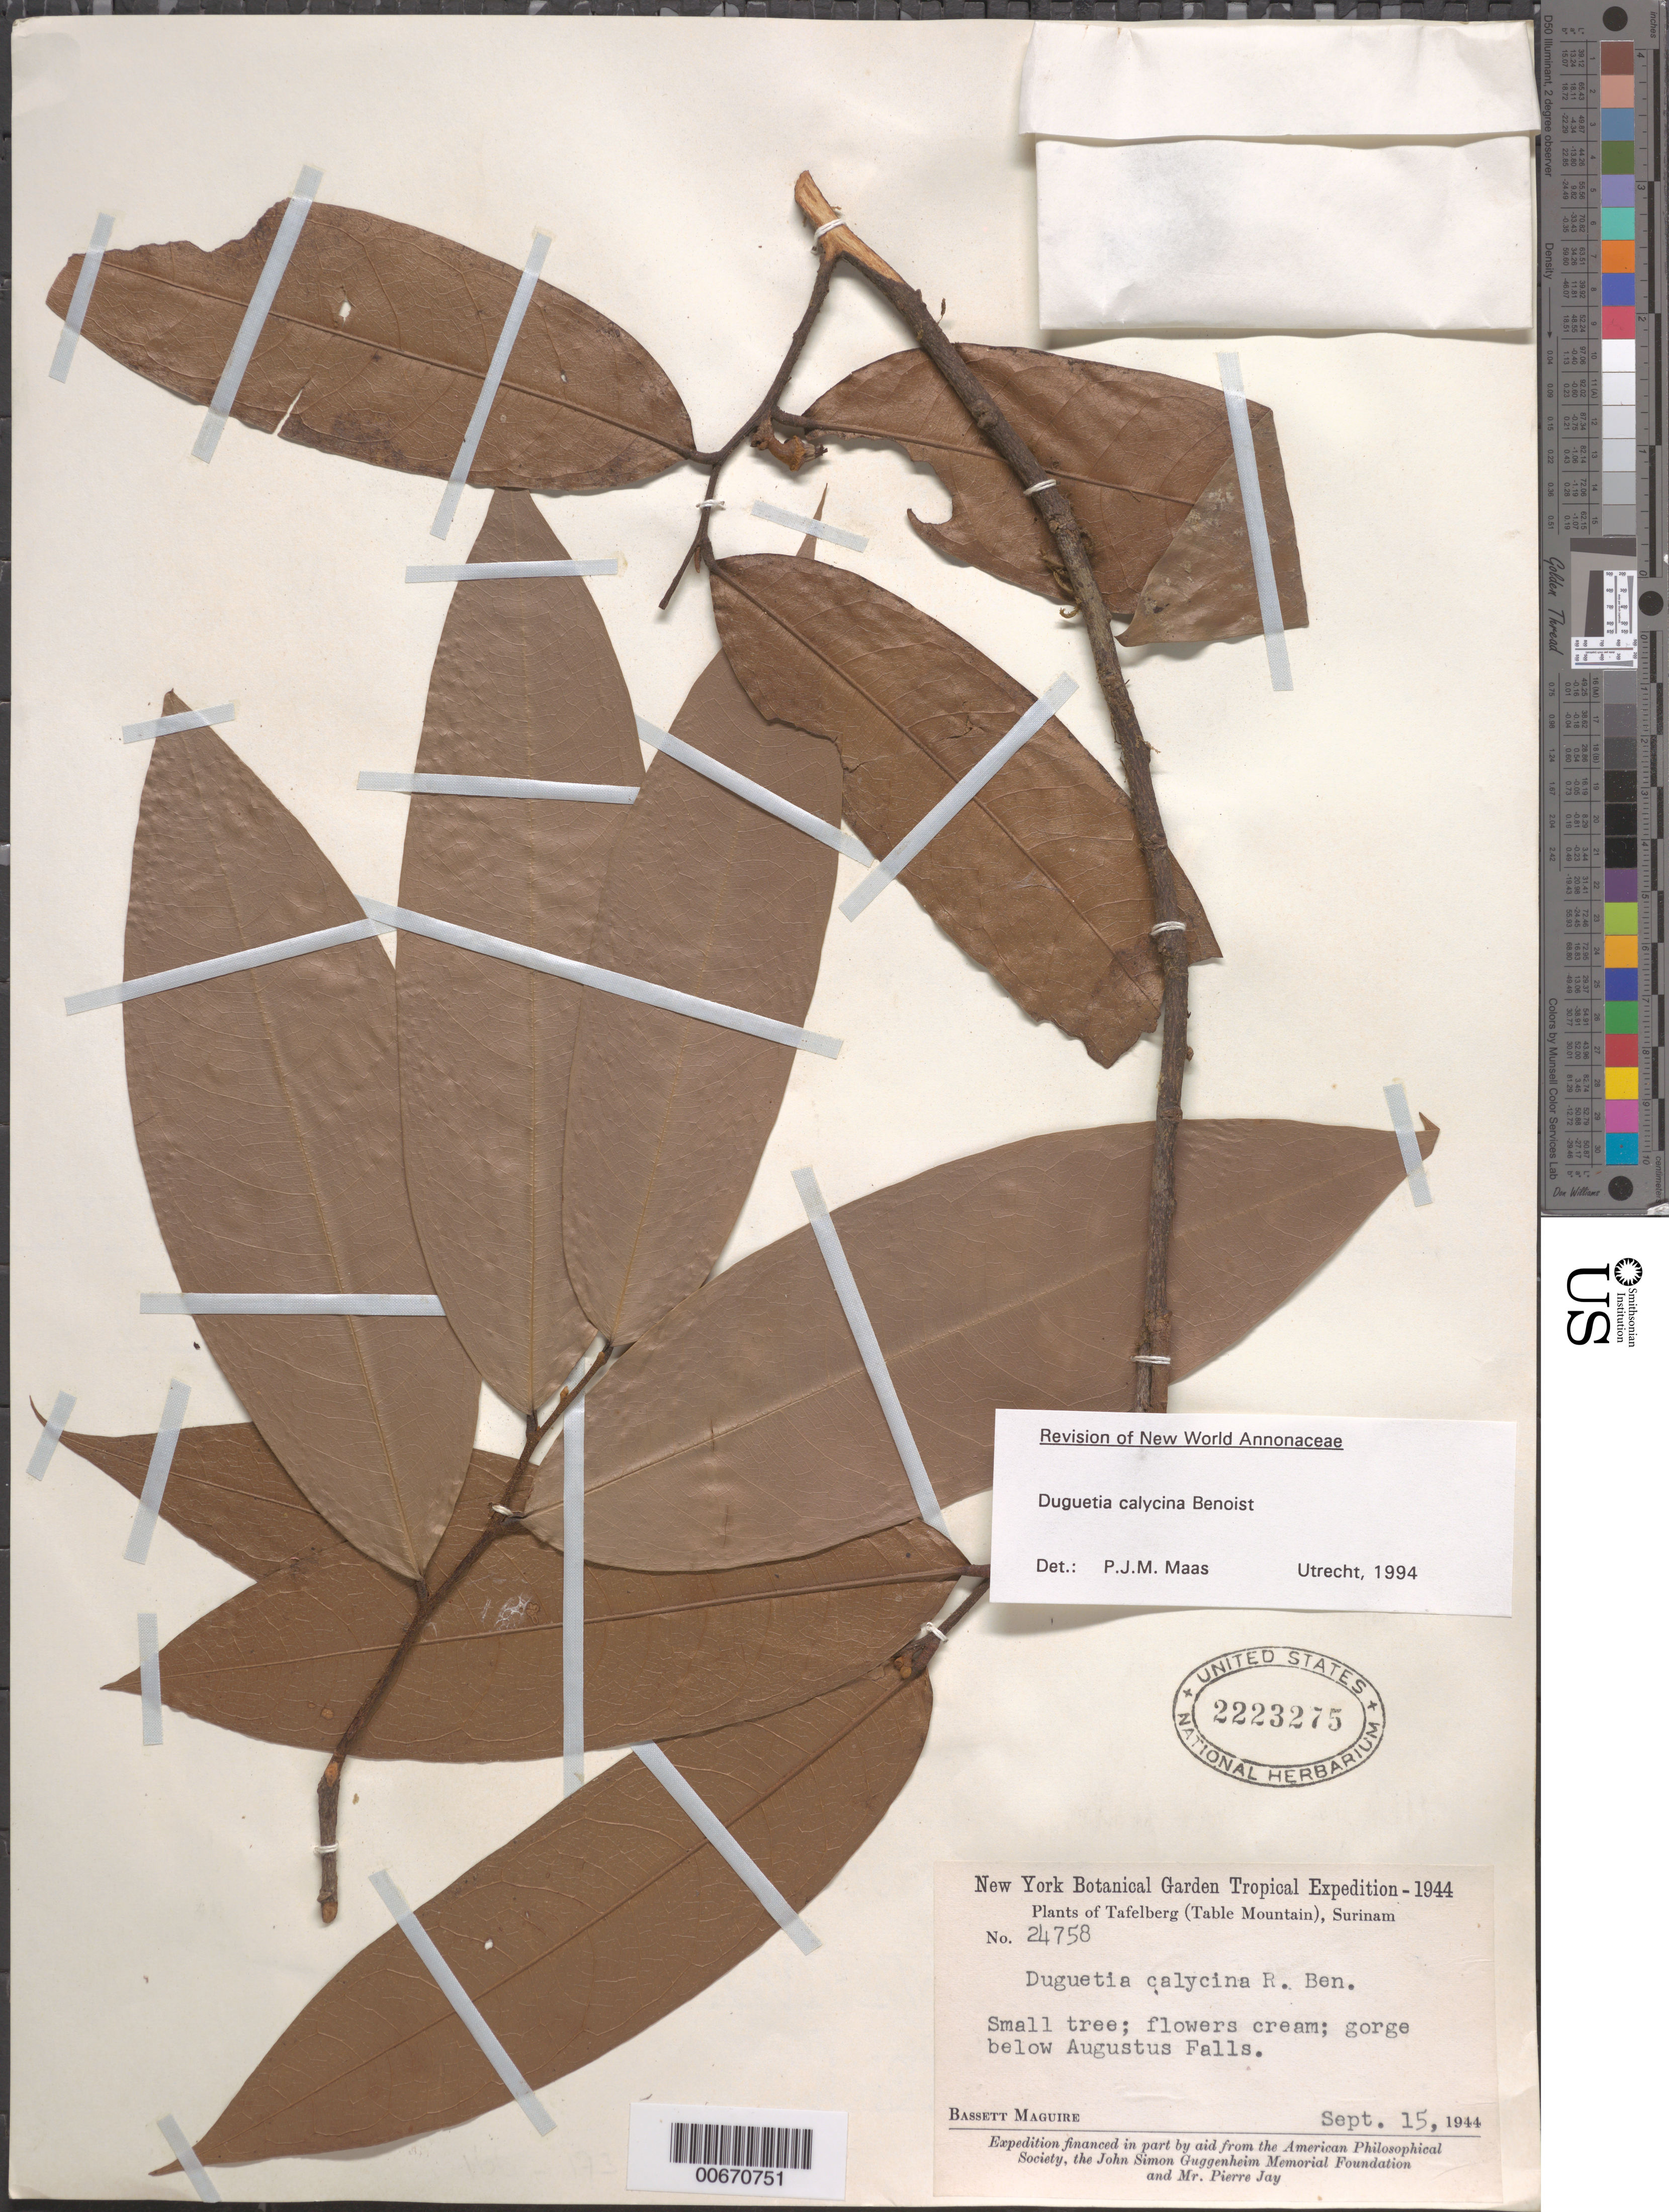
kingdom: Plantae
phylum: Tracheophyta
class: Magnoliopsida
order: Magnoliales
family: Annonaceae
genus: Duguetia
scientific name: Duguetia calycina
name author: Benoist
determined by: Maas, Paul J. M.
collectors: B. Maguire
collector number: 24758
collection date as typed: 15-Sep-44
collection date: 1944-09-15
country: Suriname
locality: Tafelberg (Table Mountain), Augustus Falls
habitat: Gorge below falls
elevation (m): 390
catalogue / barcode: US 2223275